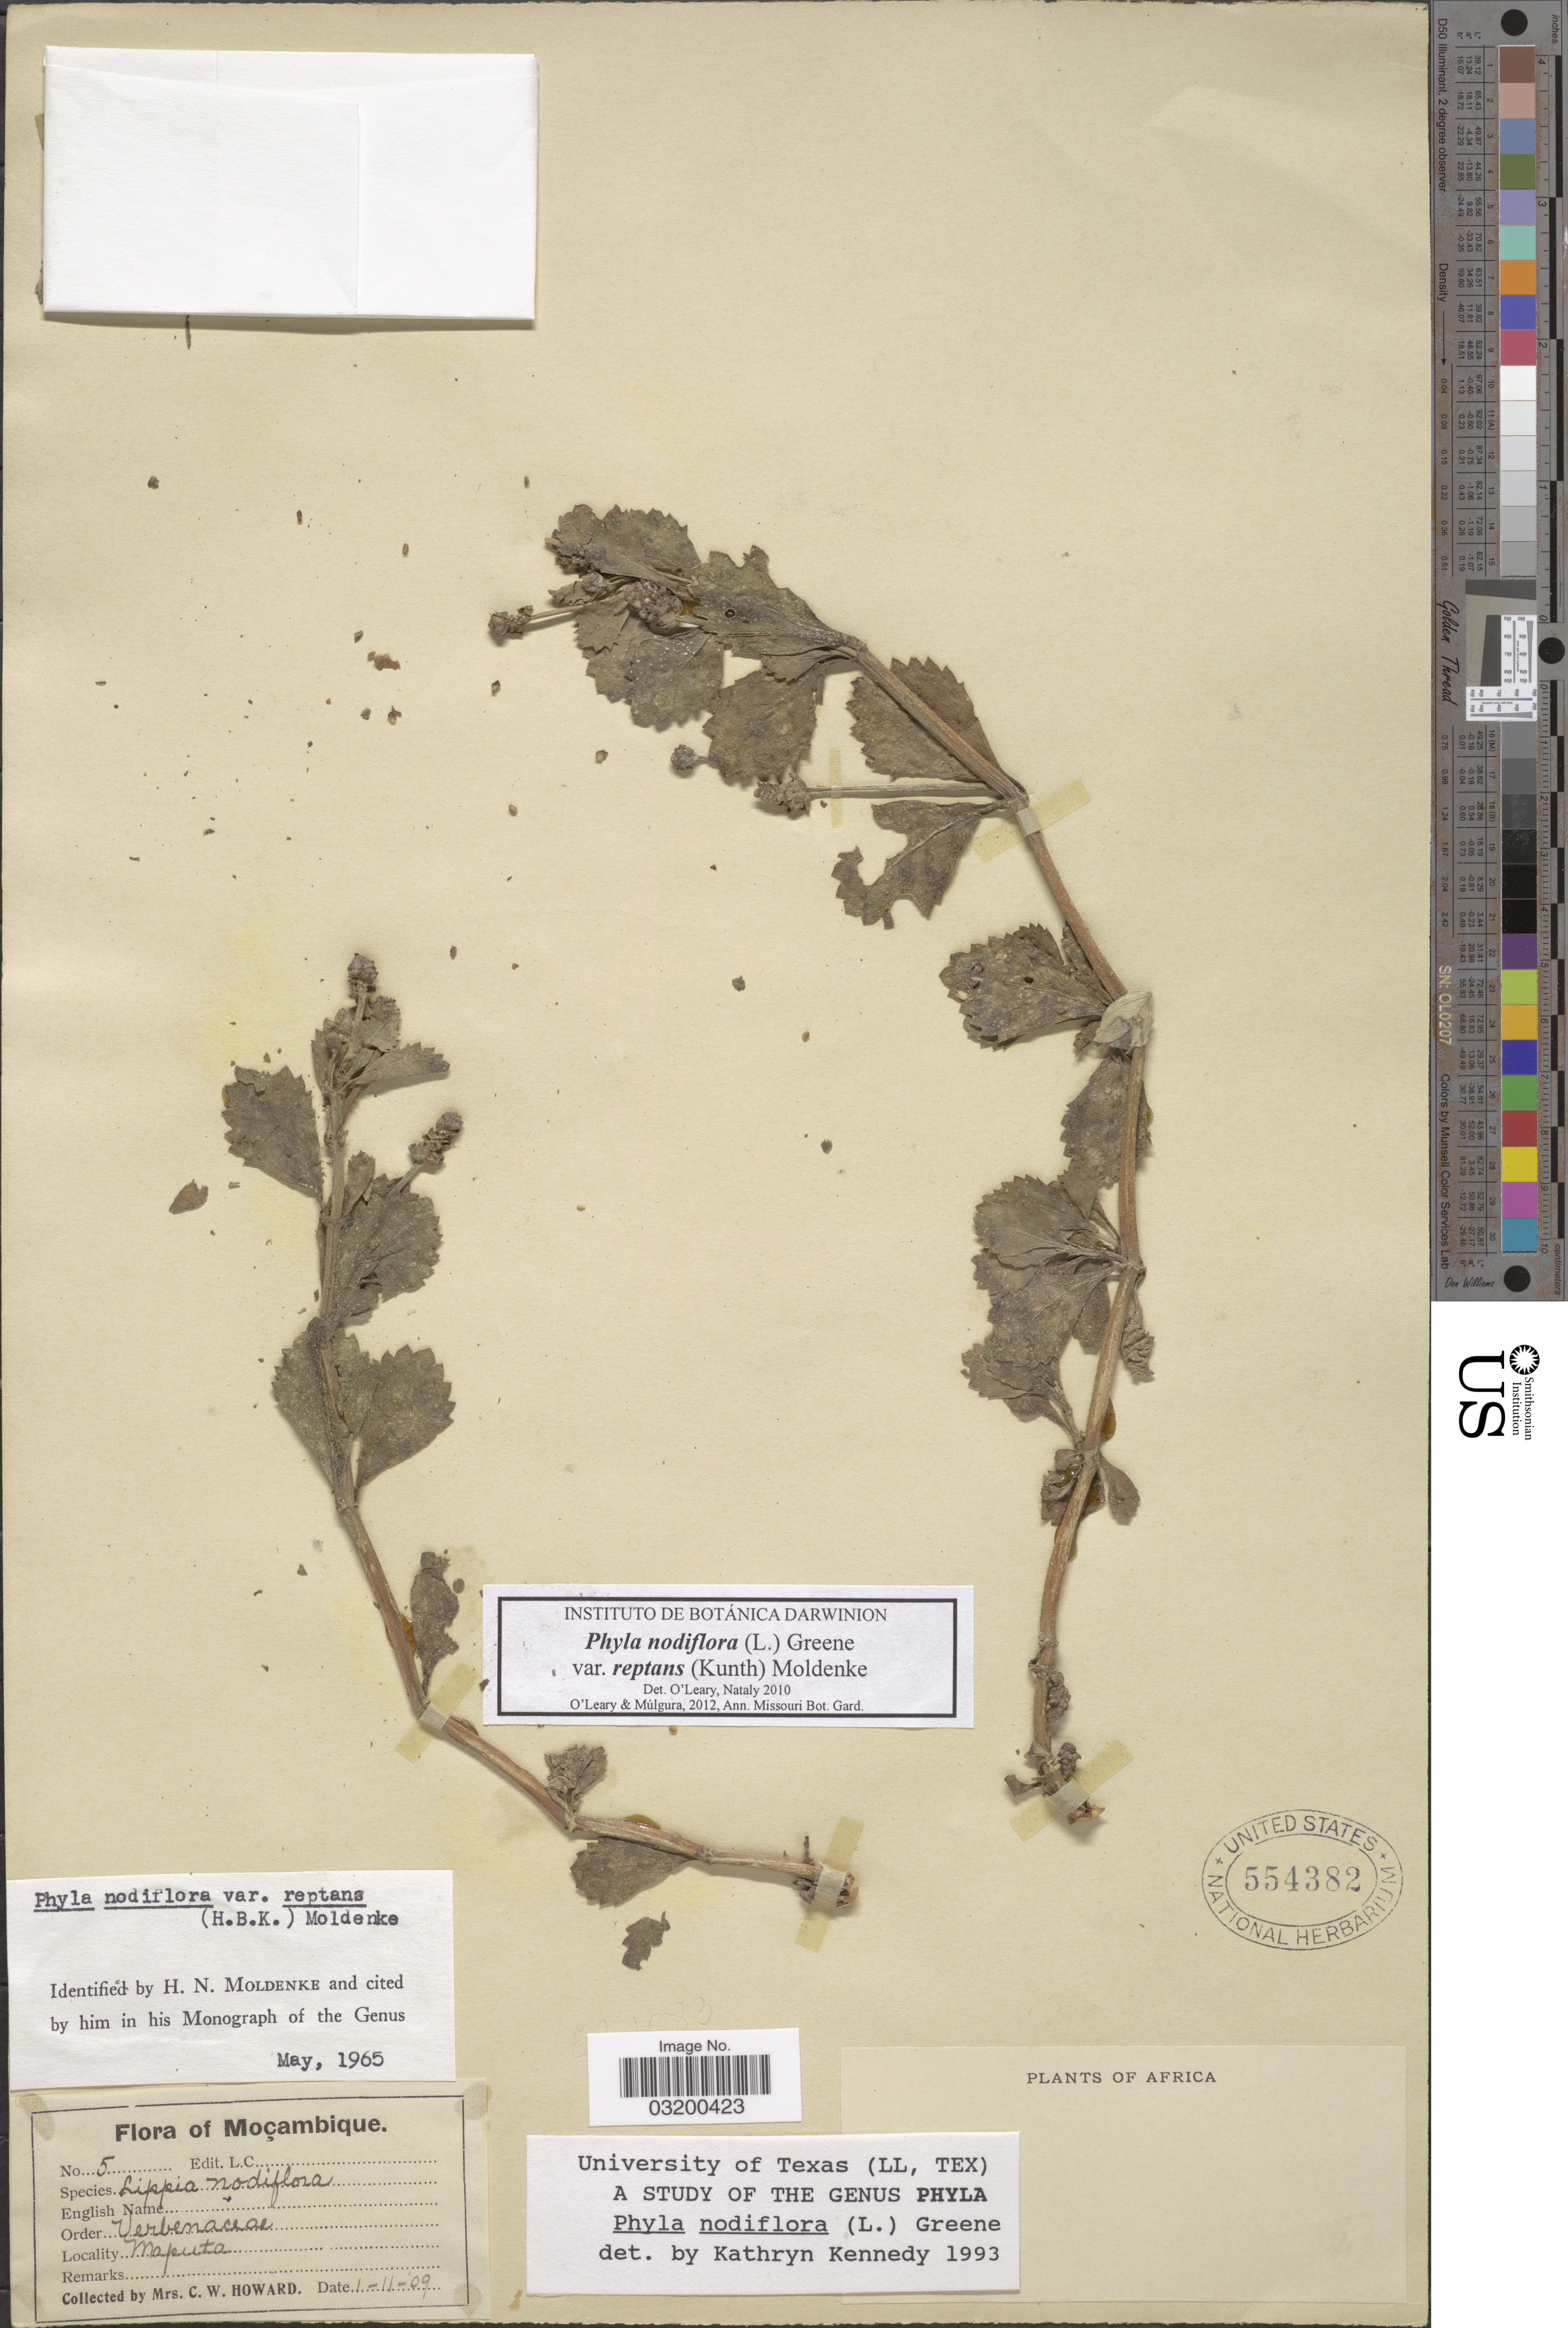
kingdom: Plantae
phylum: Tracheophyta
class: Magnoliopsida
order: Lamiales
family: Verbenaceae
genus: Phyla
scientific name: Phyla nodiflora var. reptans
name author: (Kunth) Moldenke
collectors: C. W. Howard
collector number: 5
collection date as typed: Transcribed d/m/y: 1/11/9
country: Mozambique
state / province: Maputo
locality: Moçambique. Maputa.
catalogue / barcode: US 554382